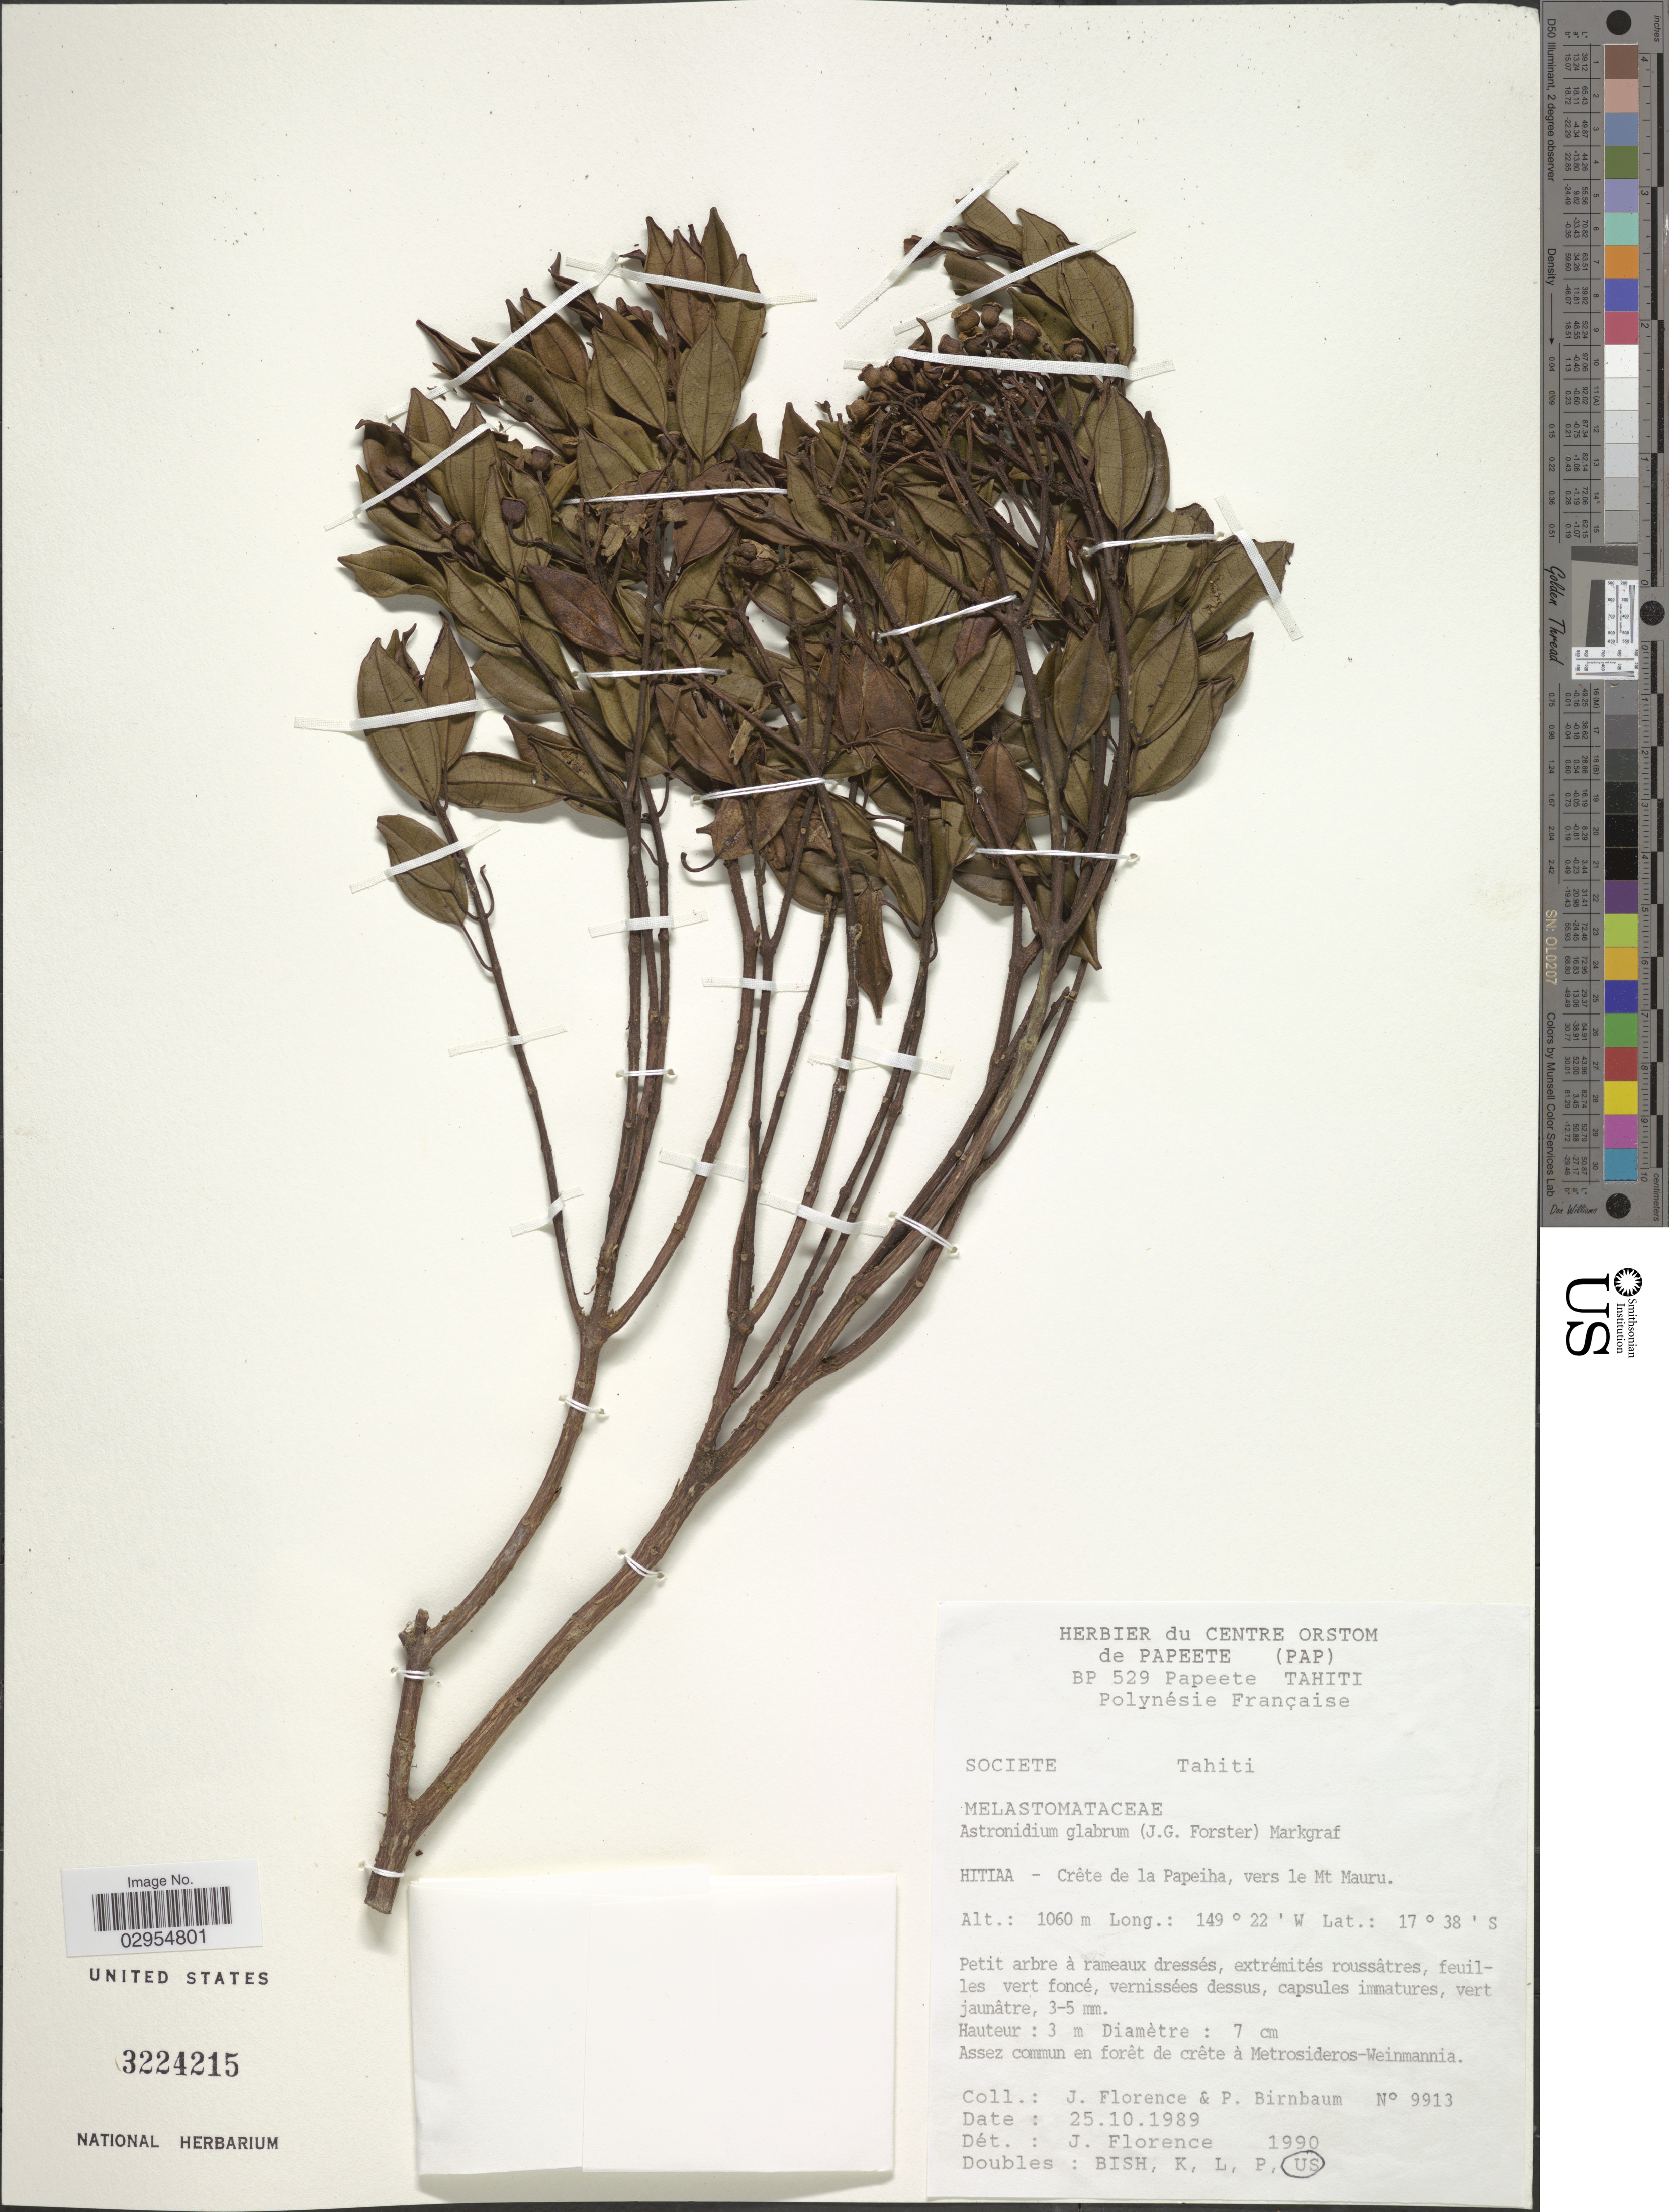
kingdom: Plantae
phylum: Tracheophyta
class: Magnoliopsida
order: Myrtales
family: Melastomataceae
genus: Astronidium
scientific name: Astronidium glabrum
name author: Markgr.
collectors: J. Florence & P. Birnbaum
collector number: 9913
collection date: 1989-10-25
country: French Polynesia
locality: Societe, Tahiti. Hitiaa - Cr6ete de la Papeiha, vers le Mt Mauru.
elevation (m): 1060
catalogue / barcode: US 3224215